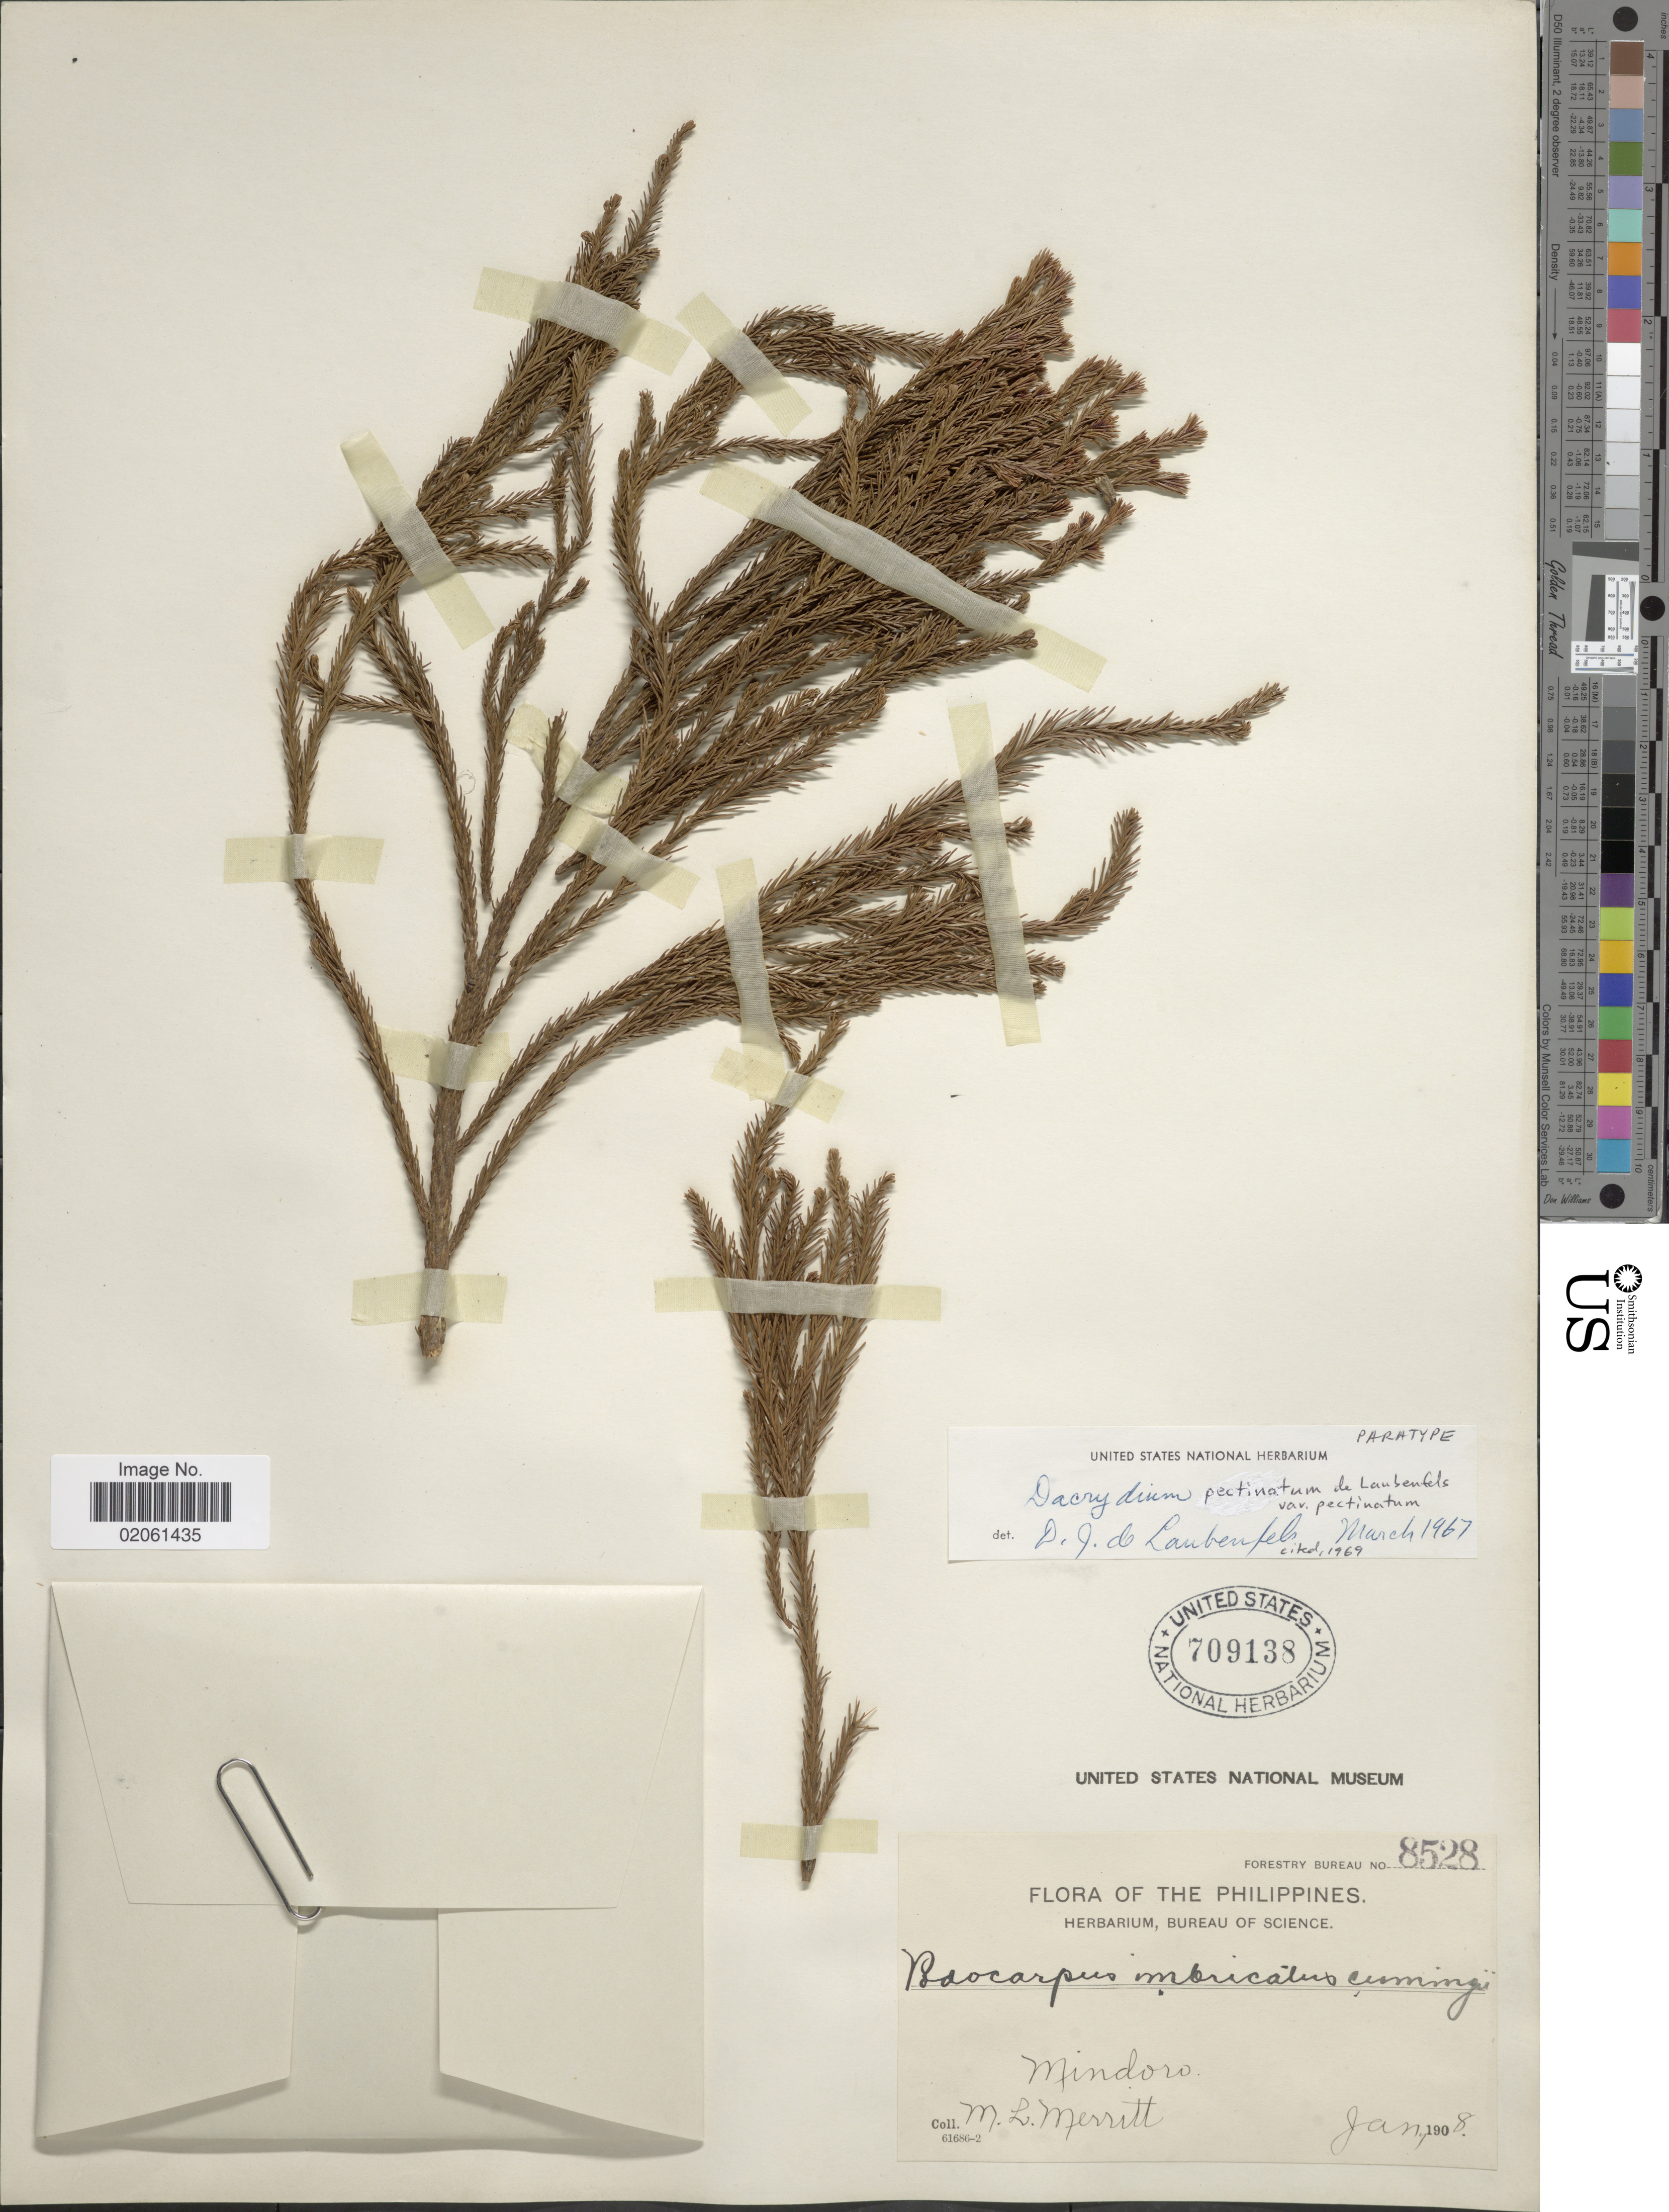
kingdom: Plantae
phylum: Tracheophyta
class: Pinopsida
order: Pinales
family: Podocarpaceae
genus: Dacrydium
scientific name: Dacrydium pectinatum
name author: de Laub.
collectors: M. L. Merritt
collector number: Forestry Bureau 8528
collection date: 1908-01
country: Philippines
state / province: Mimaropa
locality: Mindoro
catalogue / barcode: US 709138